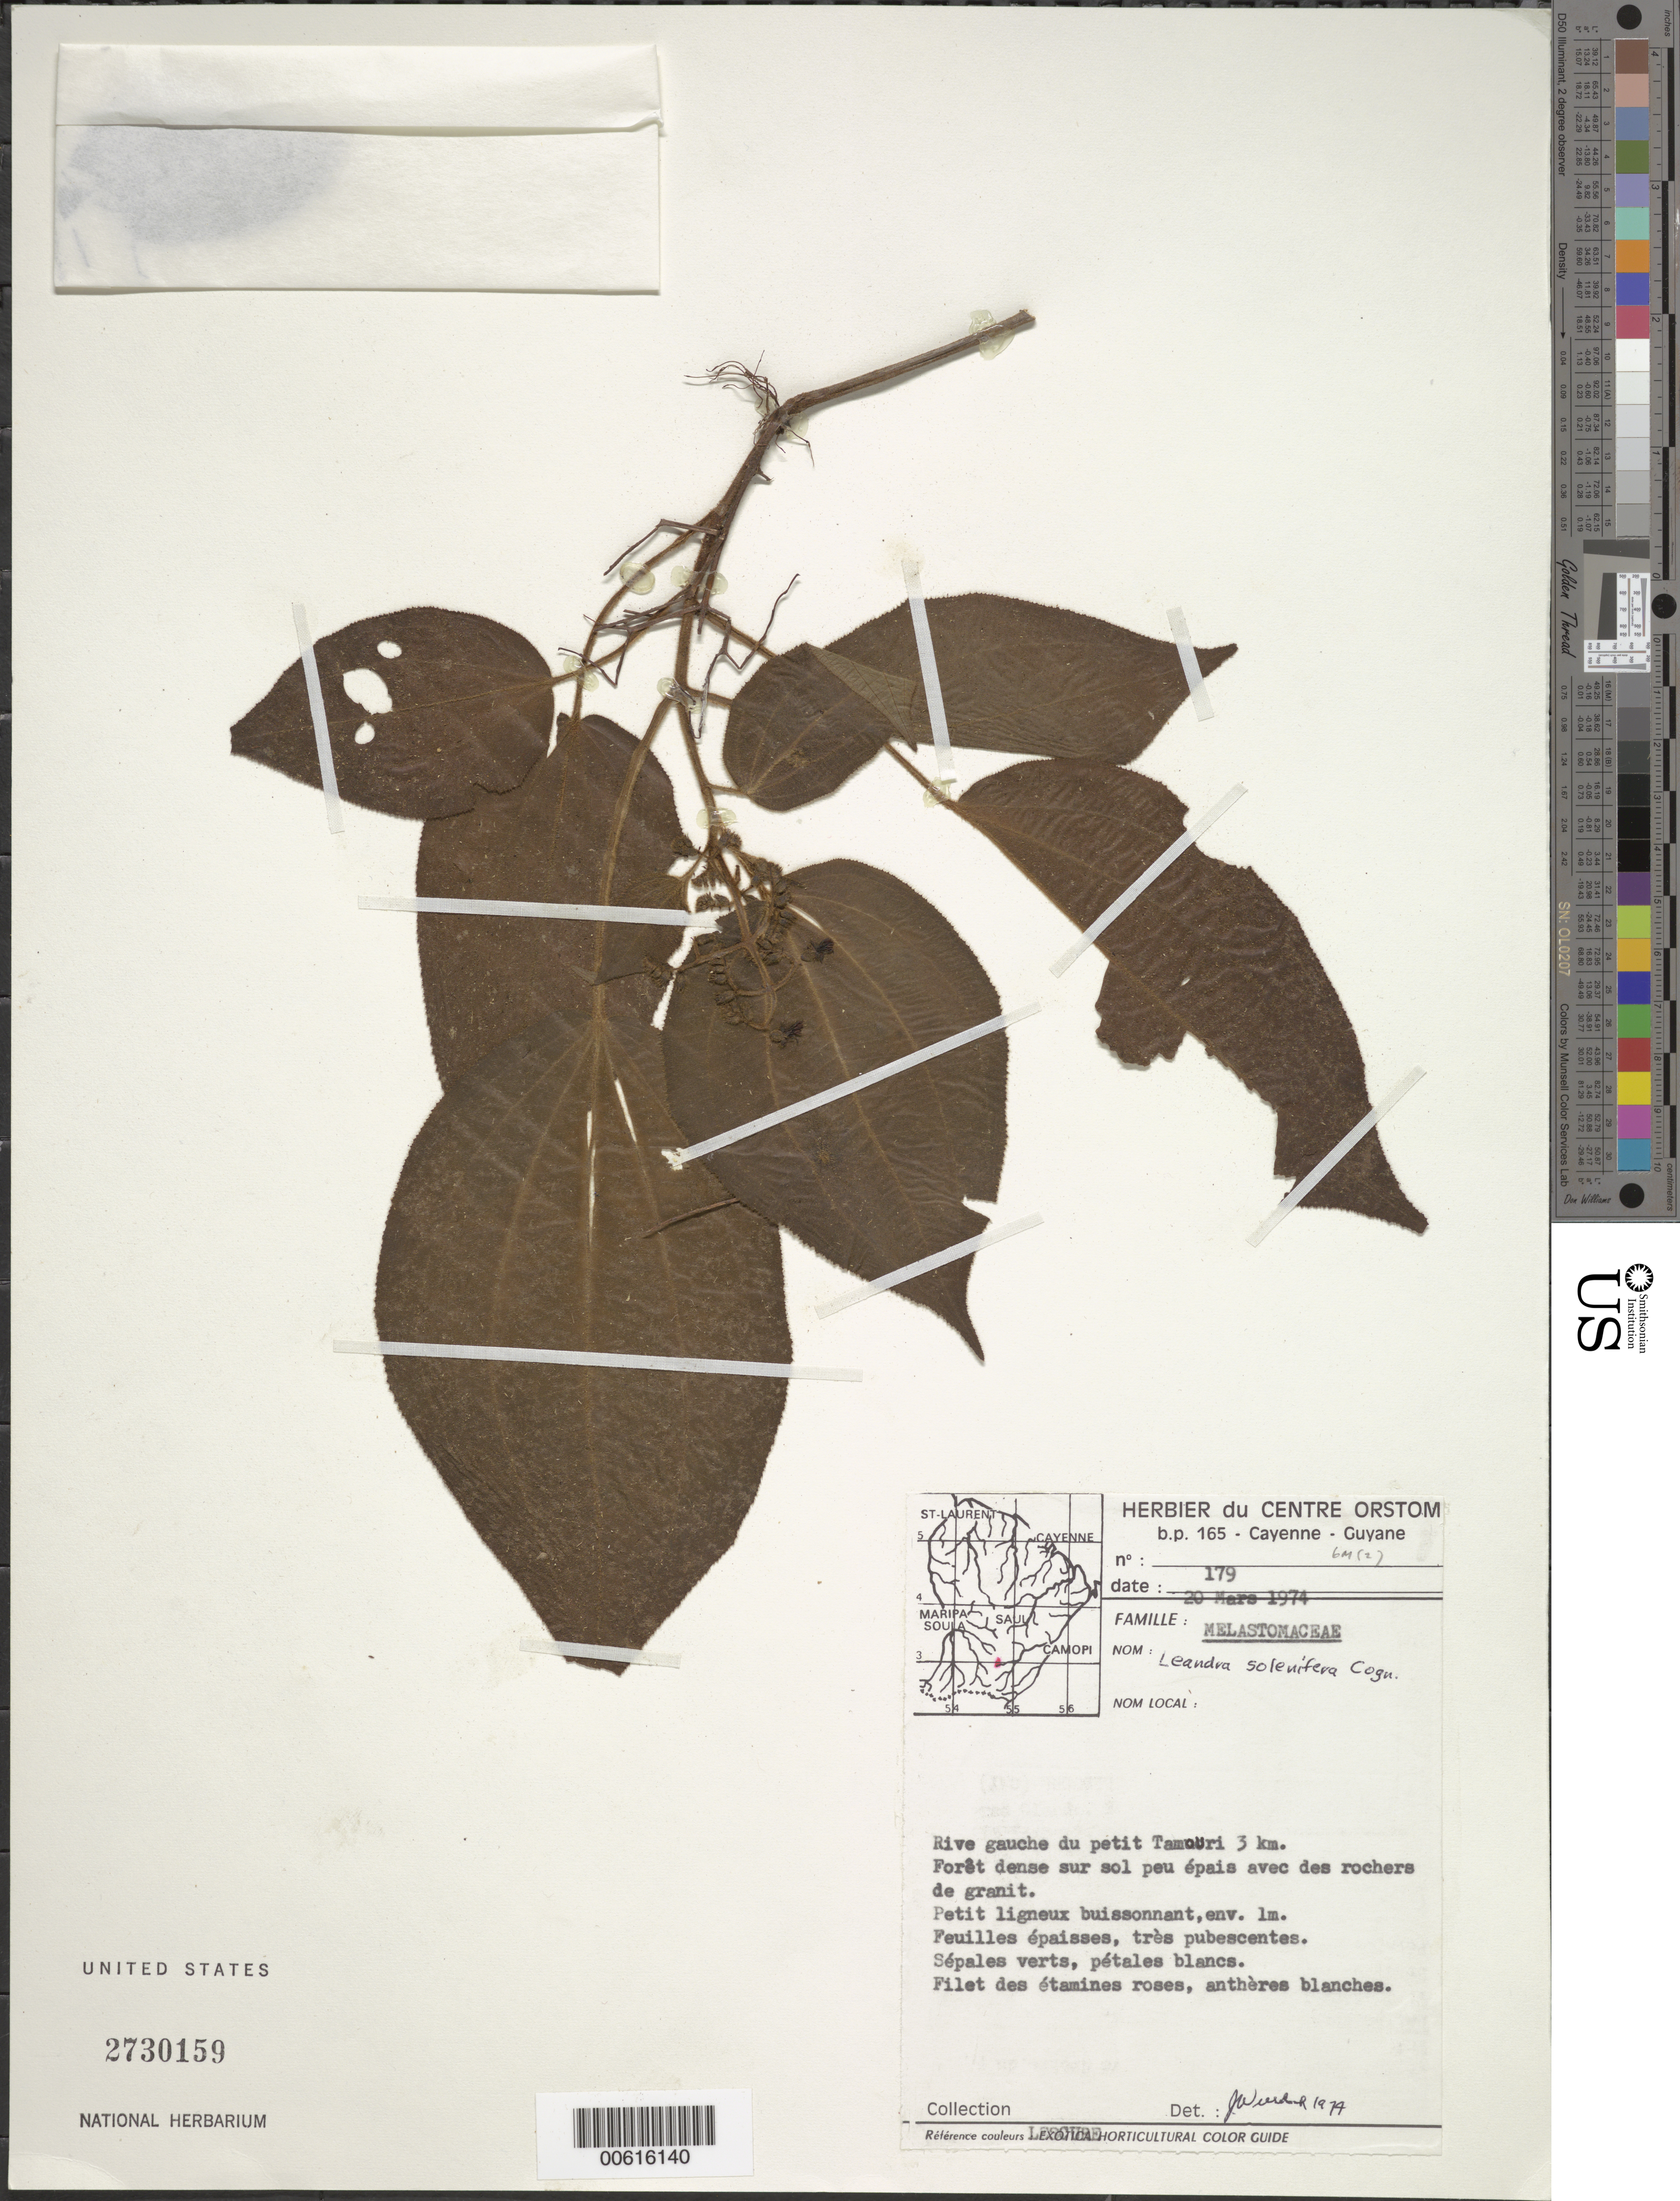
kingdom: Plantae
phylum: Tracheophyta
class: Magnoliopsida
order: Myrtales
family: Melastomataceae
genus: Leandra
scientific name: Leandra solenifera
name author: Cogn.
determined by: Wurdack, John J., (US), US (UNITED STATES)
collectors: J.-P. Lescure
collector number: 170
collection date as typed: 20-Mar-74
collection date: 1974-03-20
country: French Guiana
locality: Petit Tamouri, 3 km, rive gauche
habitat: Foret dense sur sol peu epais avec des rochers de granit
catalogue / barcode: US 2730159